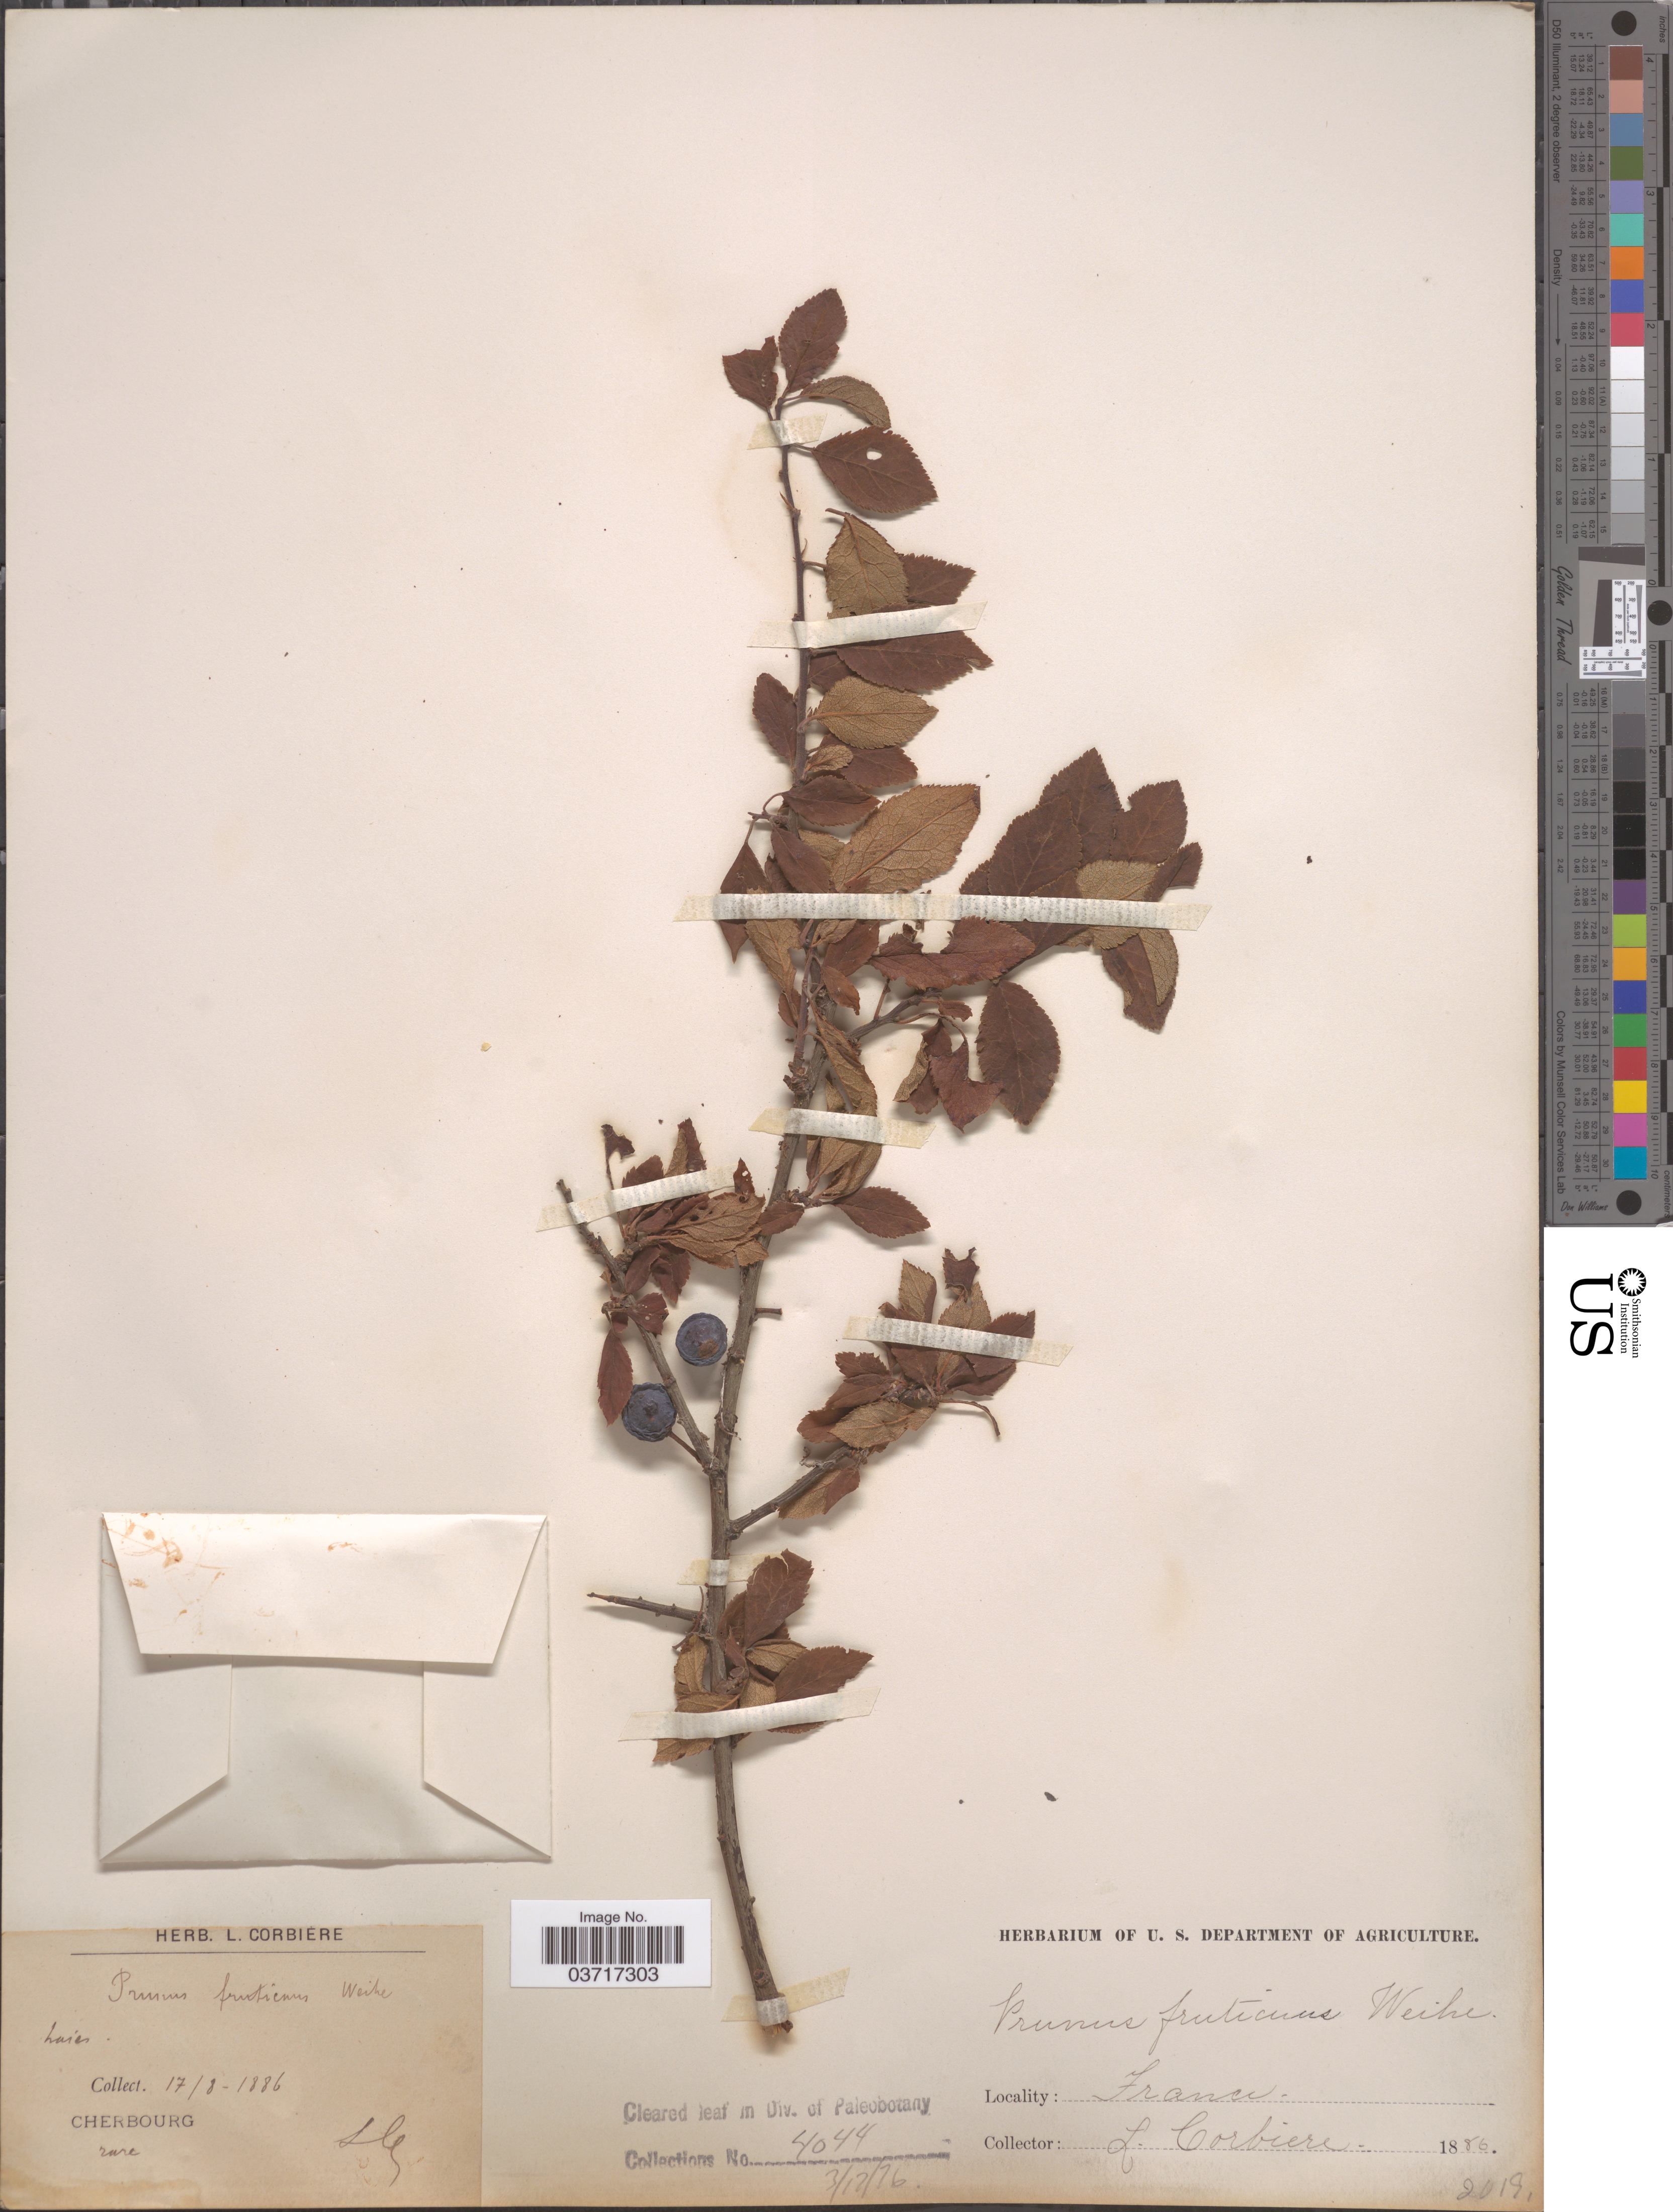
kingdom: Plantae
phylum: Tracheophyta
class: Magnoliopsida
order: Rosales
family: Rosaceae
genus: Prunus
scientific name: Prunus fruticans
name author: Weihe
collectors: L. Corbière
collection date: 1886-08-17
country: France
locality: Cherbourg.